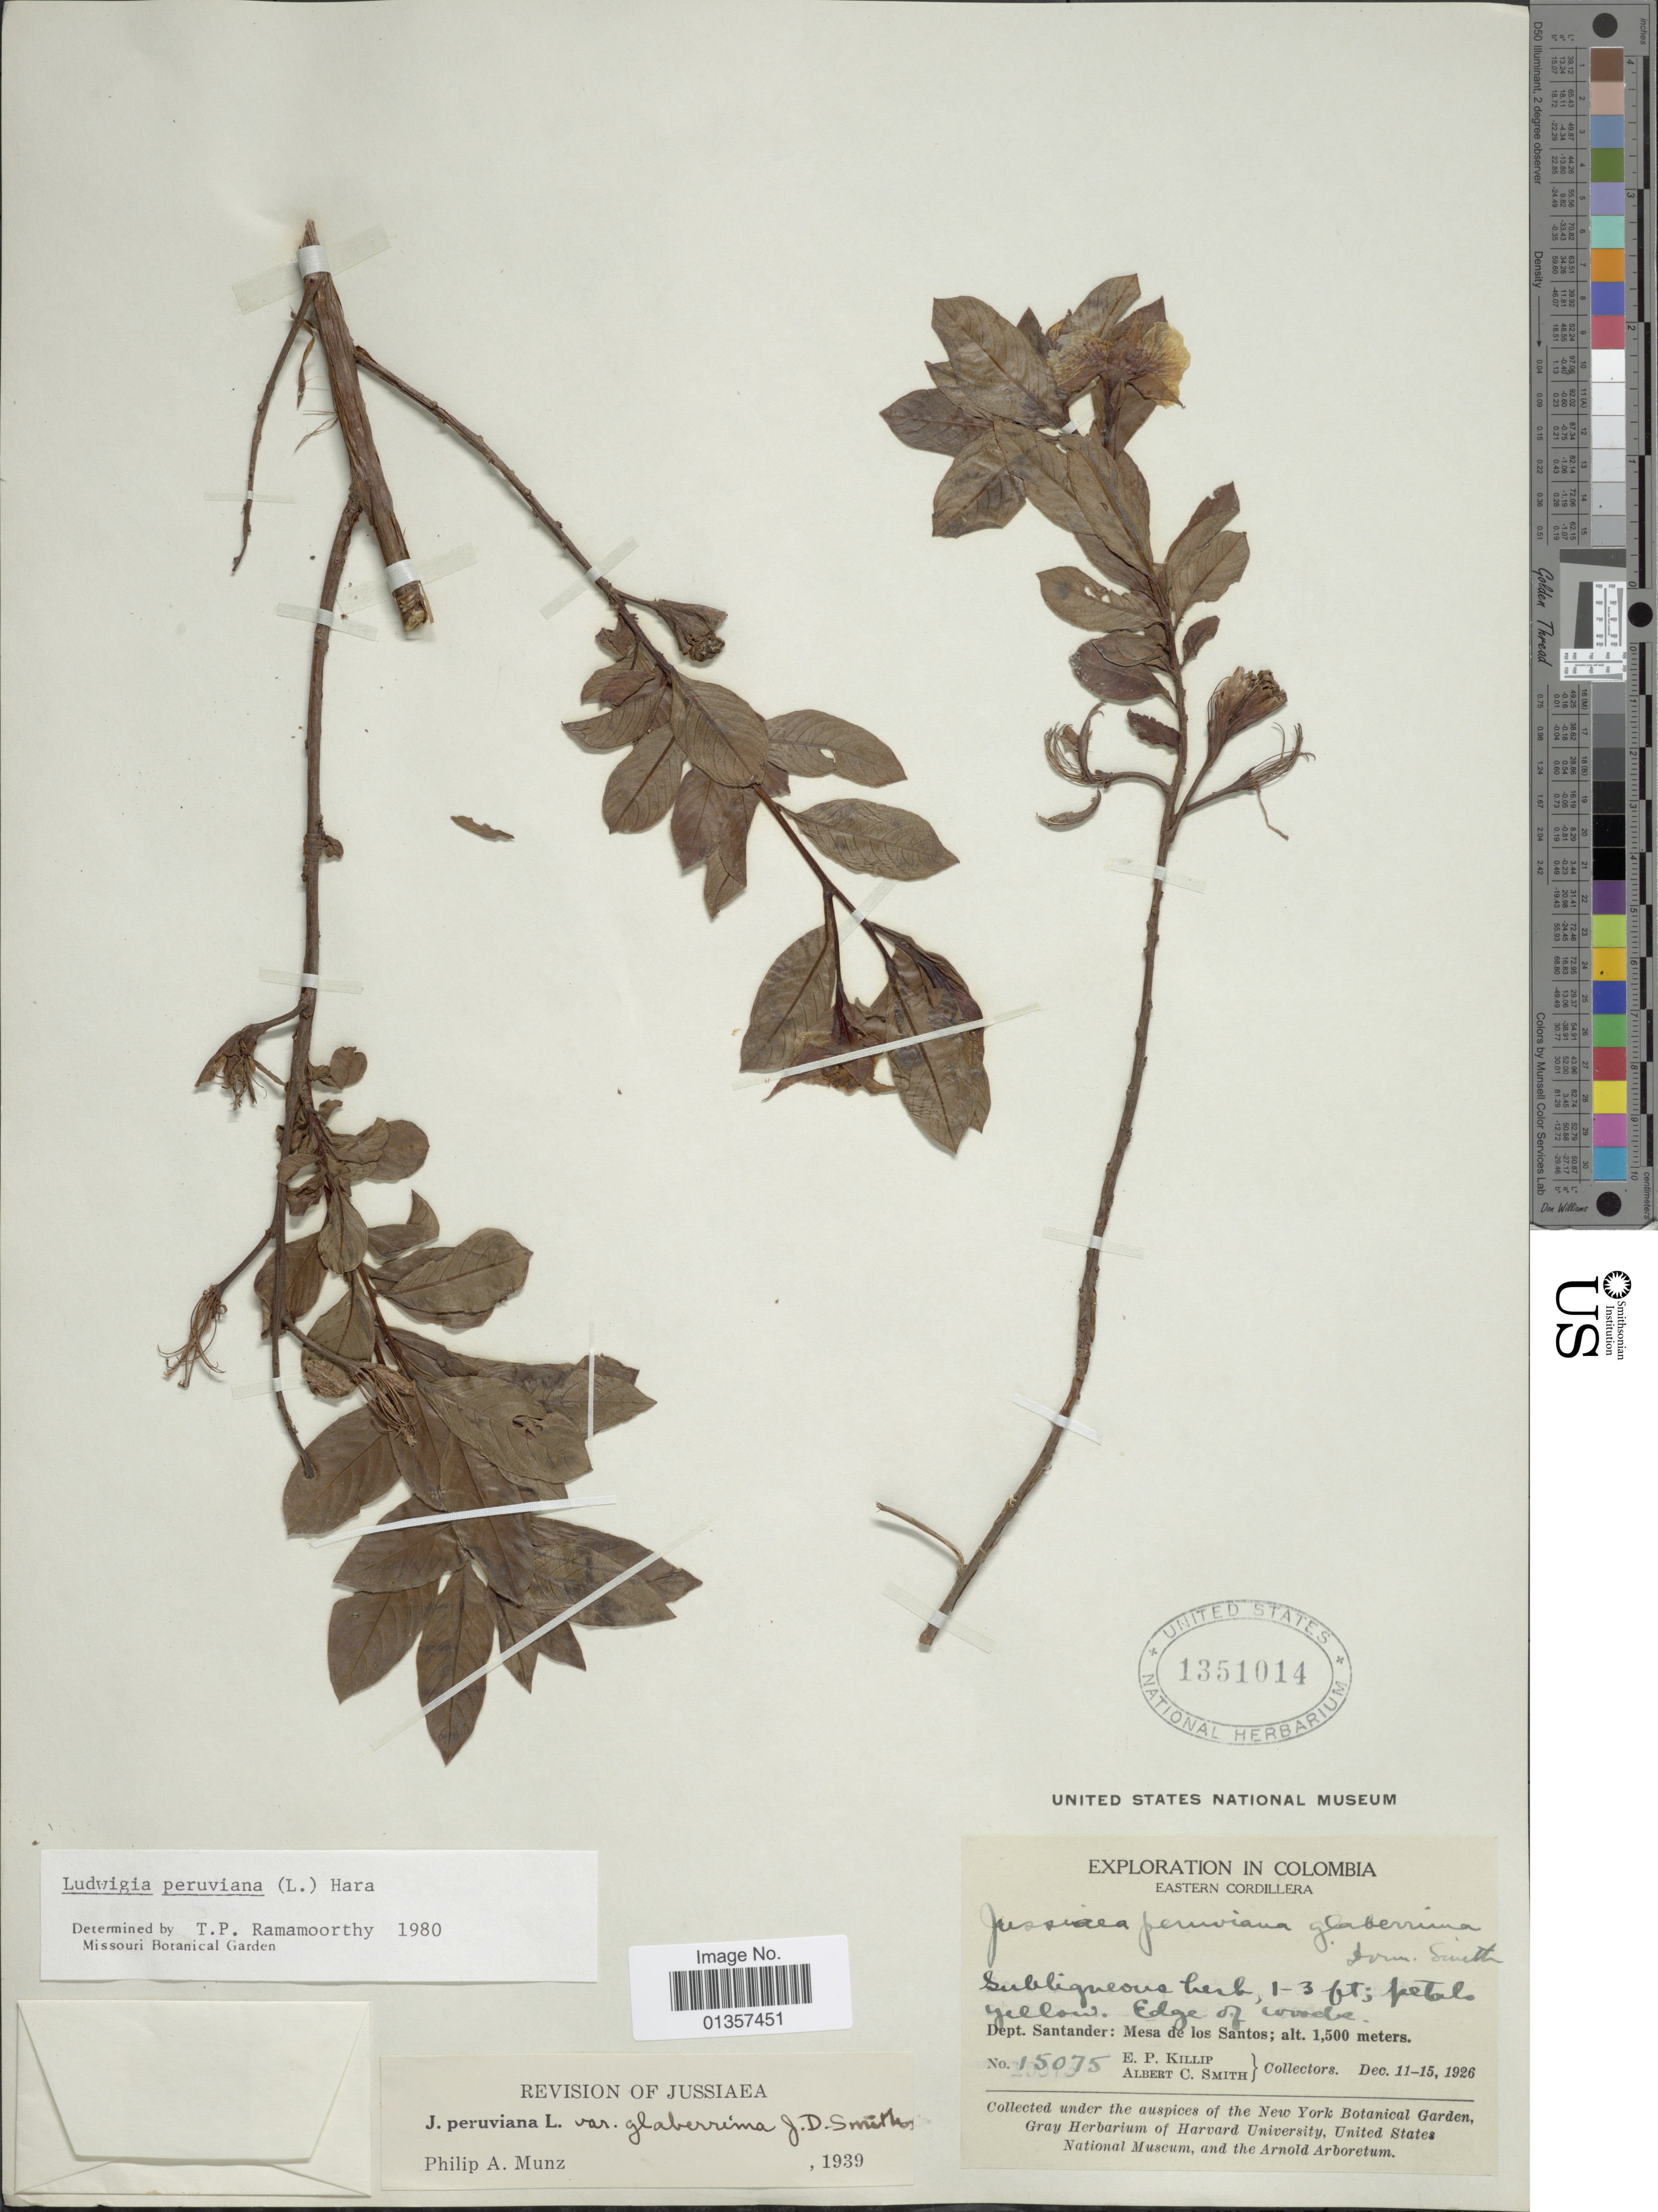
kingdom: Plantae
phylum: Tracheophyta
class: Magnoliopsida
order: Myrtales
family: Onagraceae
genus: Ludwigia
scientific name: Ludwigia peruviana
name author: (L.) H. Hara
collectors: E. P. Killip & A. C. Smith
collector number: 15075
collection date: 1926-12-11/1926-12-15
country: Colombia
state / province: Santander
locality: Mesa de los Santos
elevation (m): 1500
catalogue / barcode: US 1351014